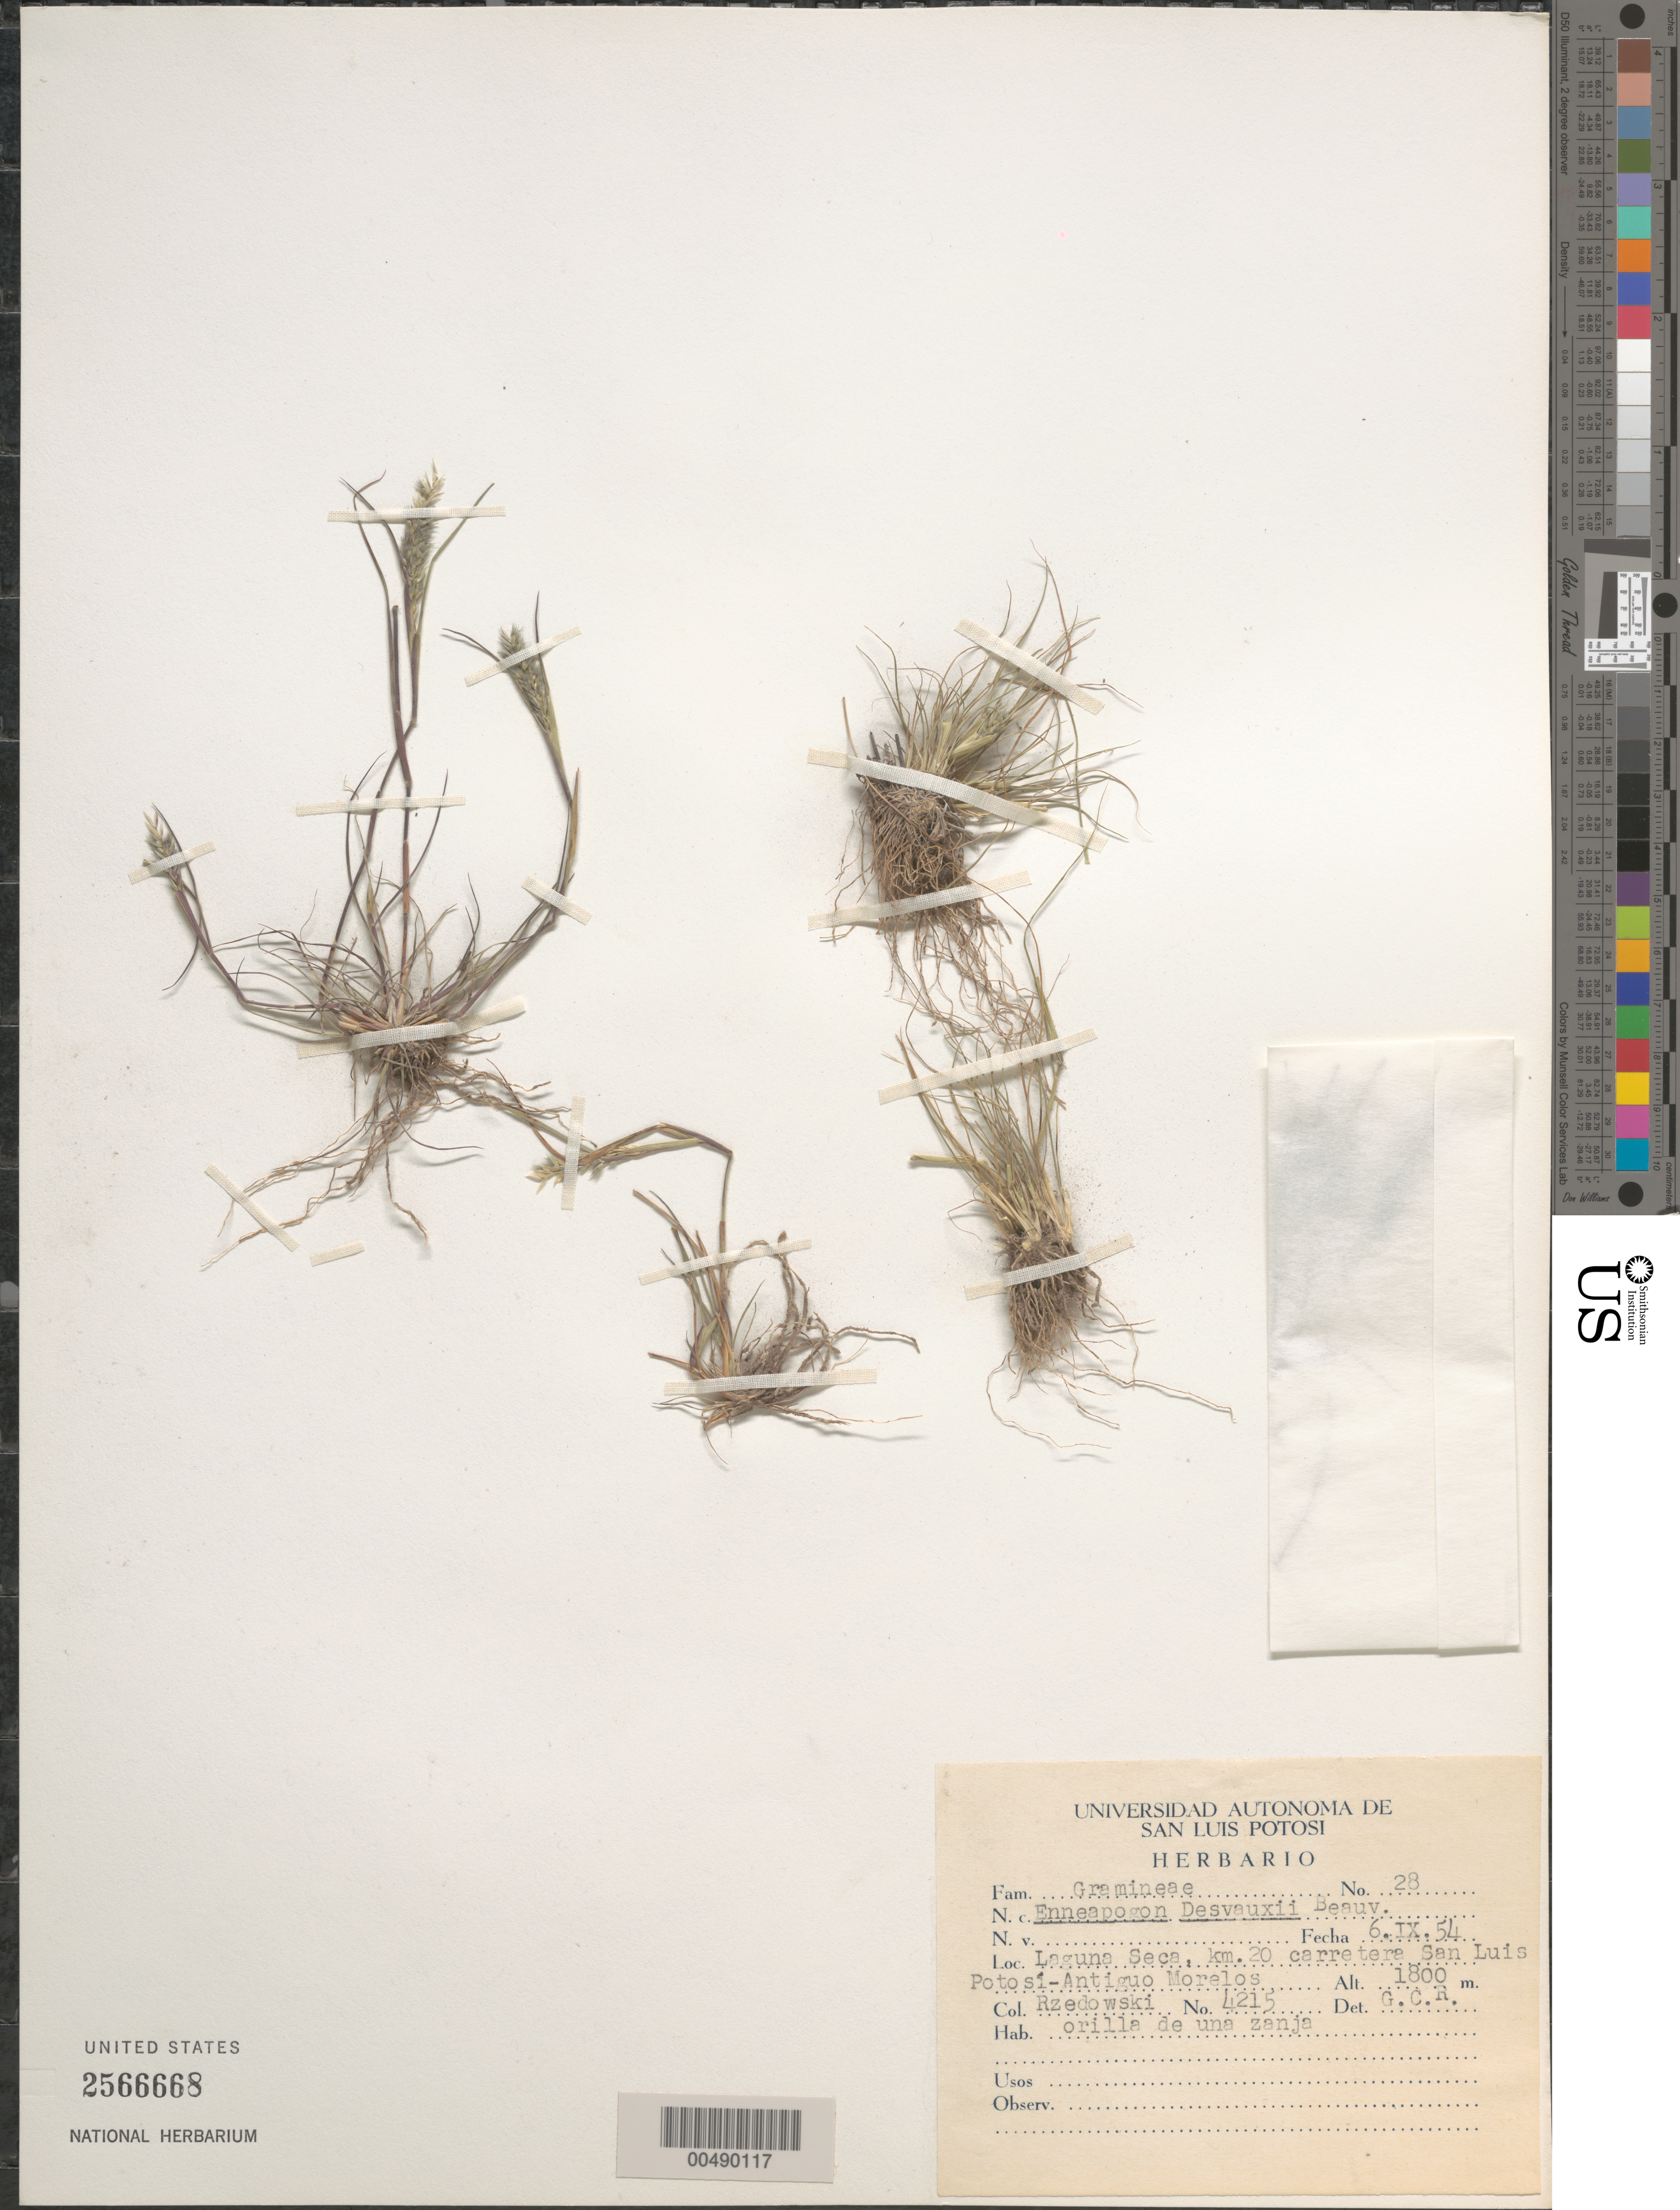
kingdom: Plantae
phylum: Tracheophyta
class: Liliopsida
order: Poales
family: Poaceae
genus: Enneapogon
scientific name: Enneapogon desvauxii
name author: P. Beauv.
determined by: Rzedowski, G. C.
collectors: J. Rzedowski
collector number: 4215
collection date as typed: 6 Sep 1954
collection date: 1954-09-06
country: Mexico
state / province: San Luis Potosi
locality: Laguna Seca; Km 20 San Luis Potosi-Antigua road, Morelos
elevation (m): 1800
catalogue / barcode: US 2566668